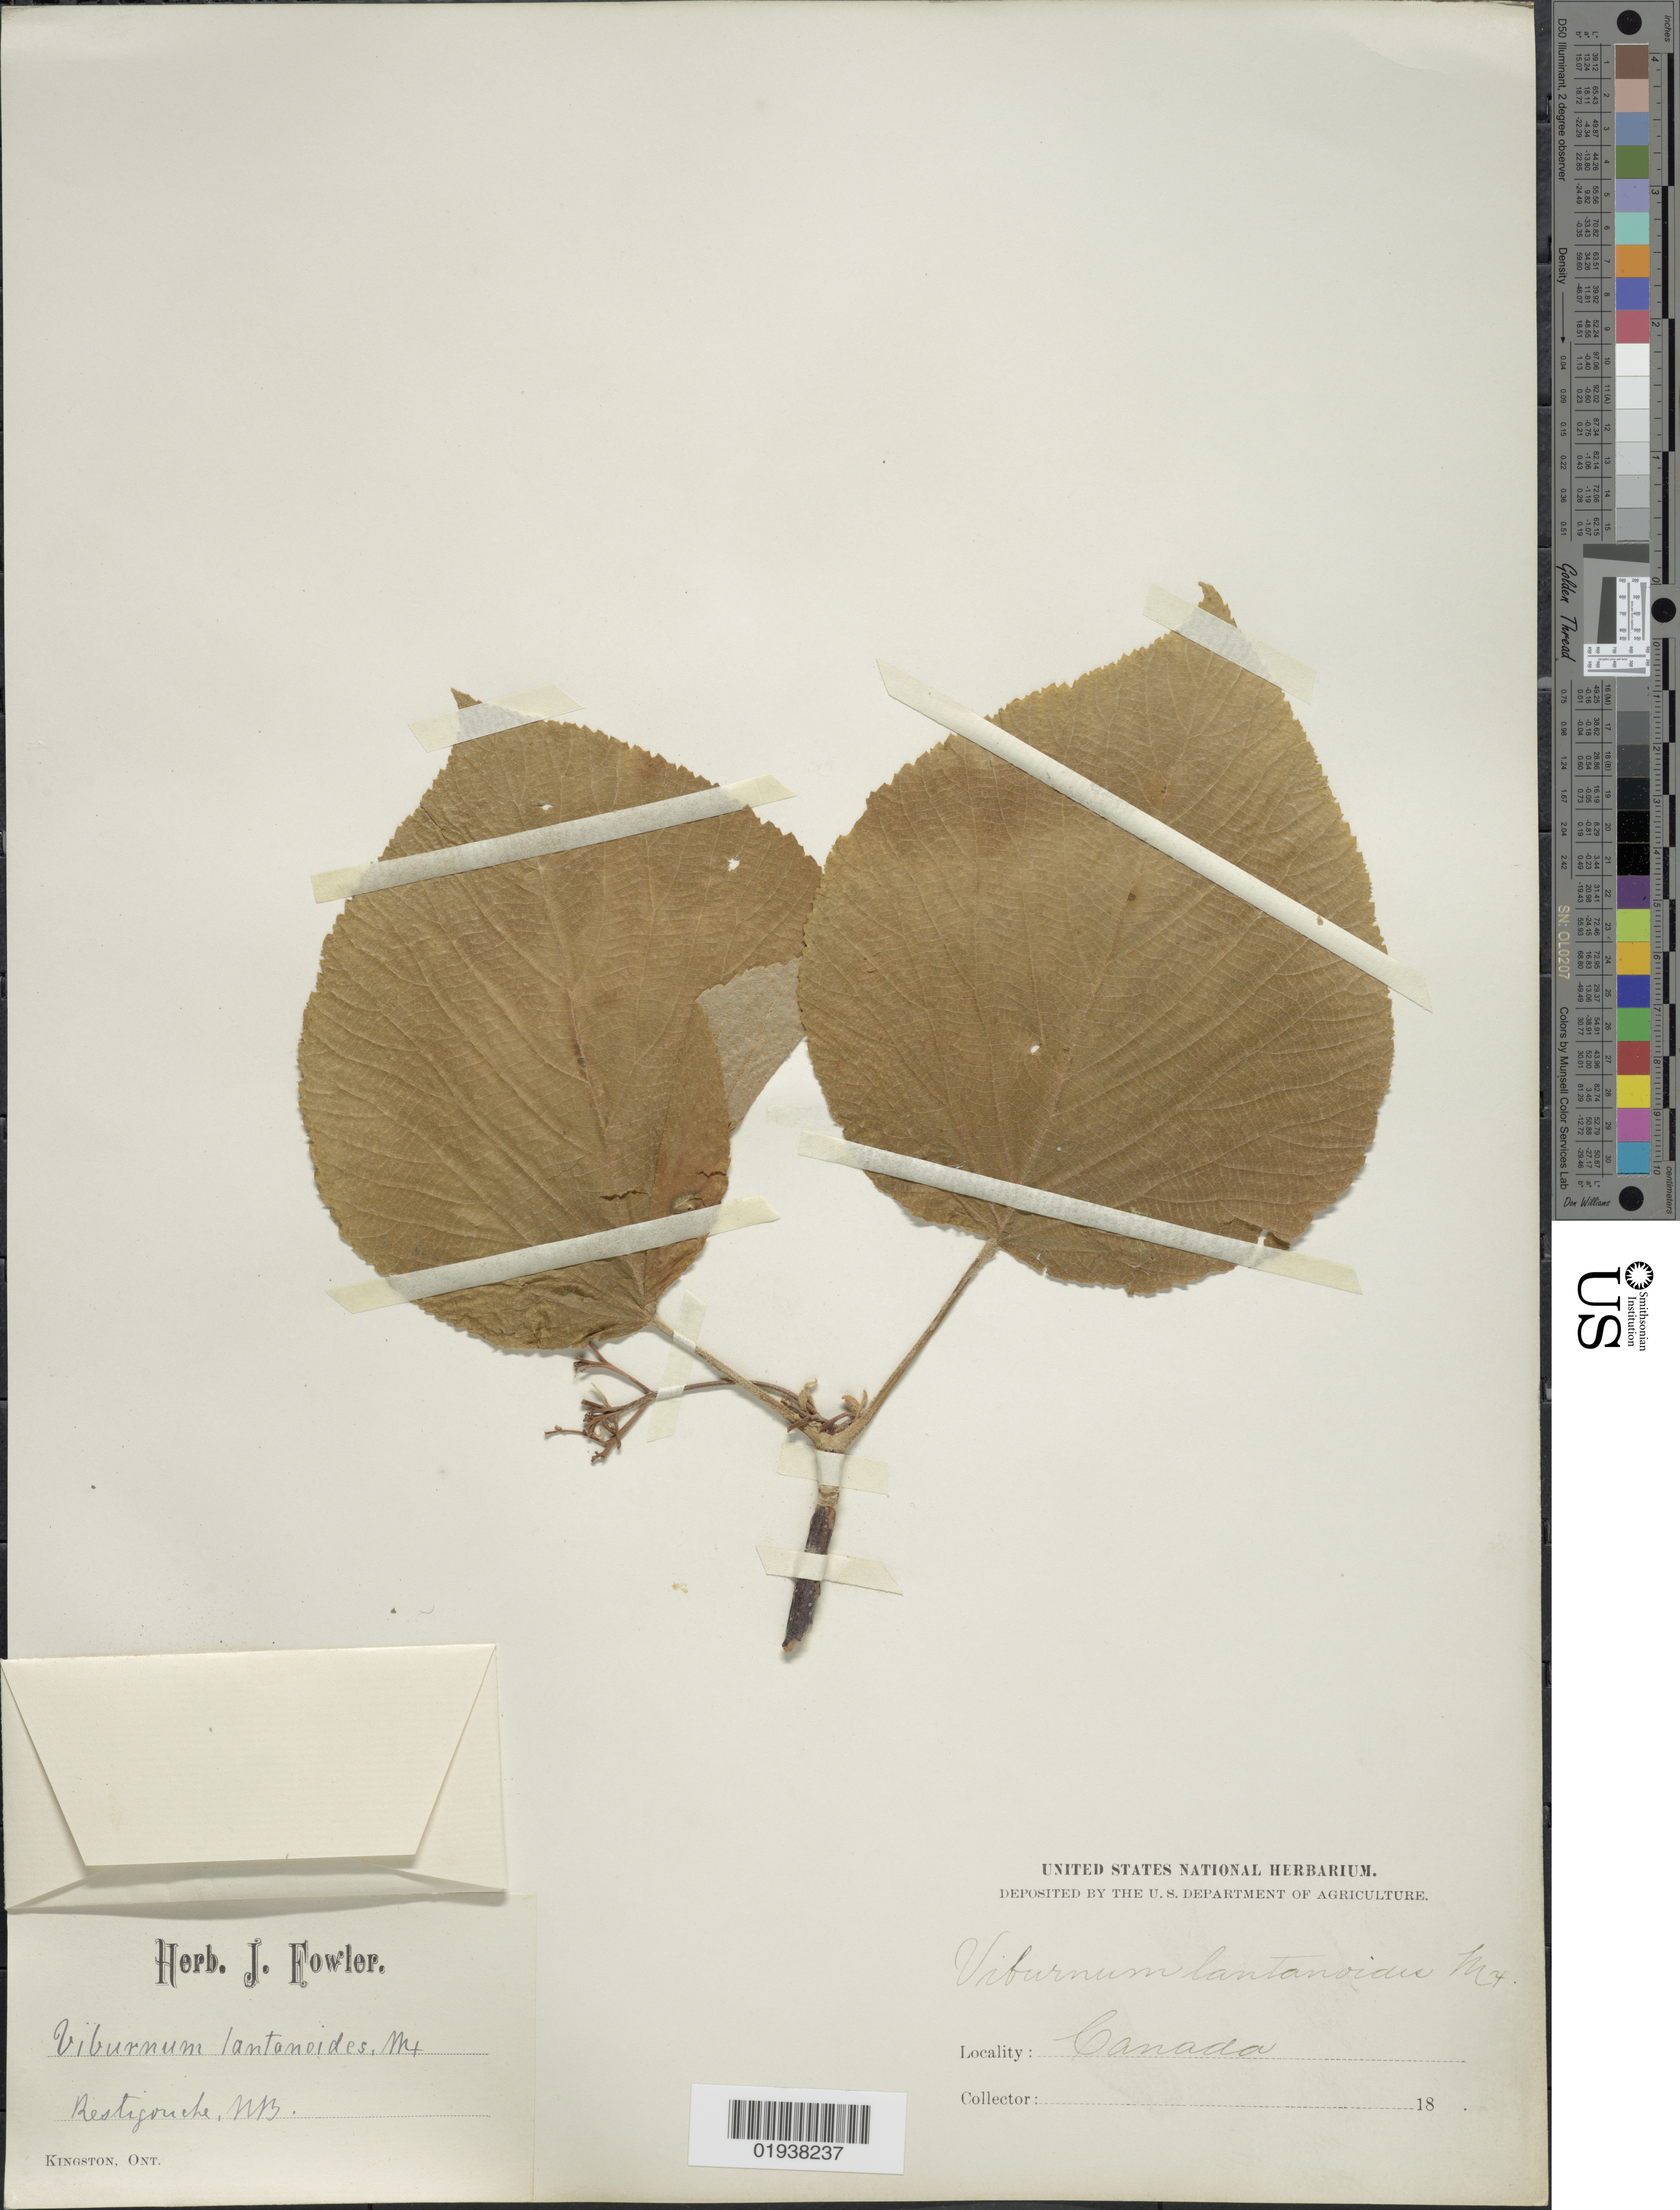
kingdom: Plantae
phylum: Tracheophyta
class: Magnoliopsida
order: Dipsacales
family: Viburnaceae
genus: Viburnum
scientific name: Viburnum alnifolium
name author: Marshall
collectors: ex herb. J. Fowler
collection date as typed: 18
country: Canada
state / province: New Brunswick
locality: Restigouche, NB.